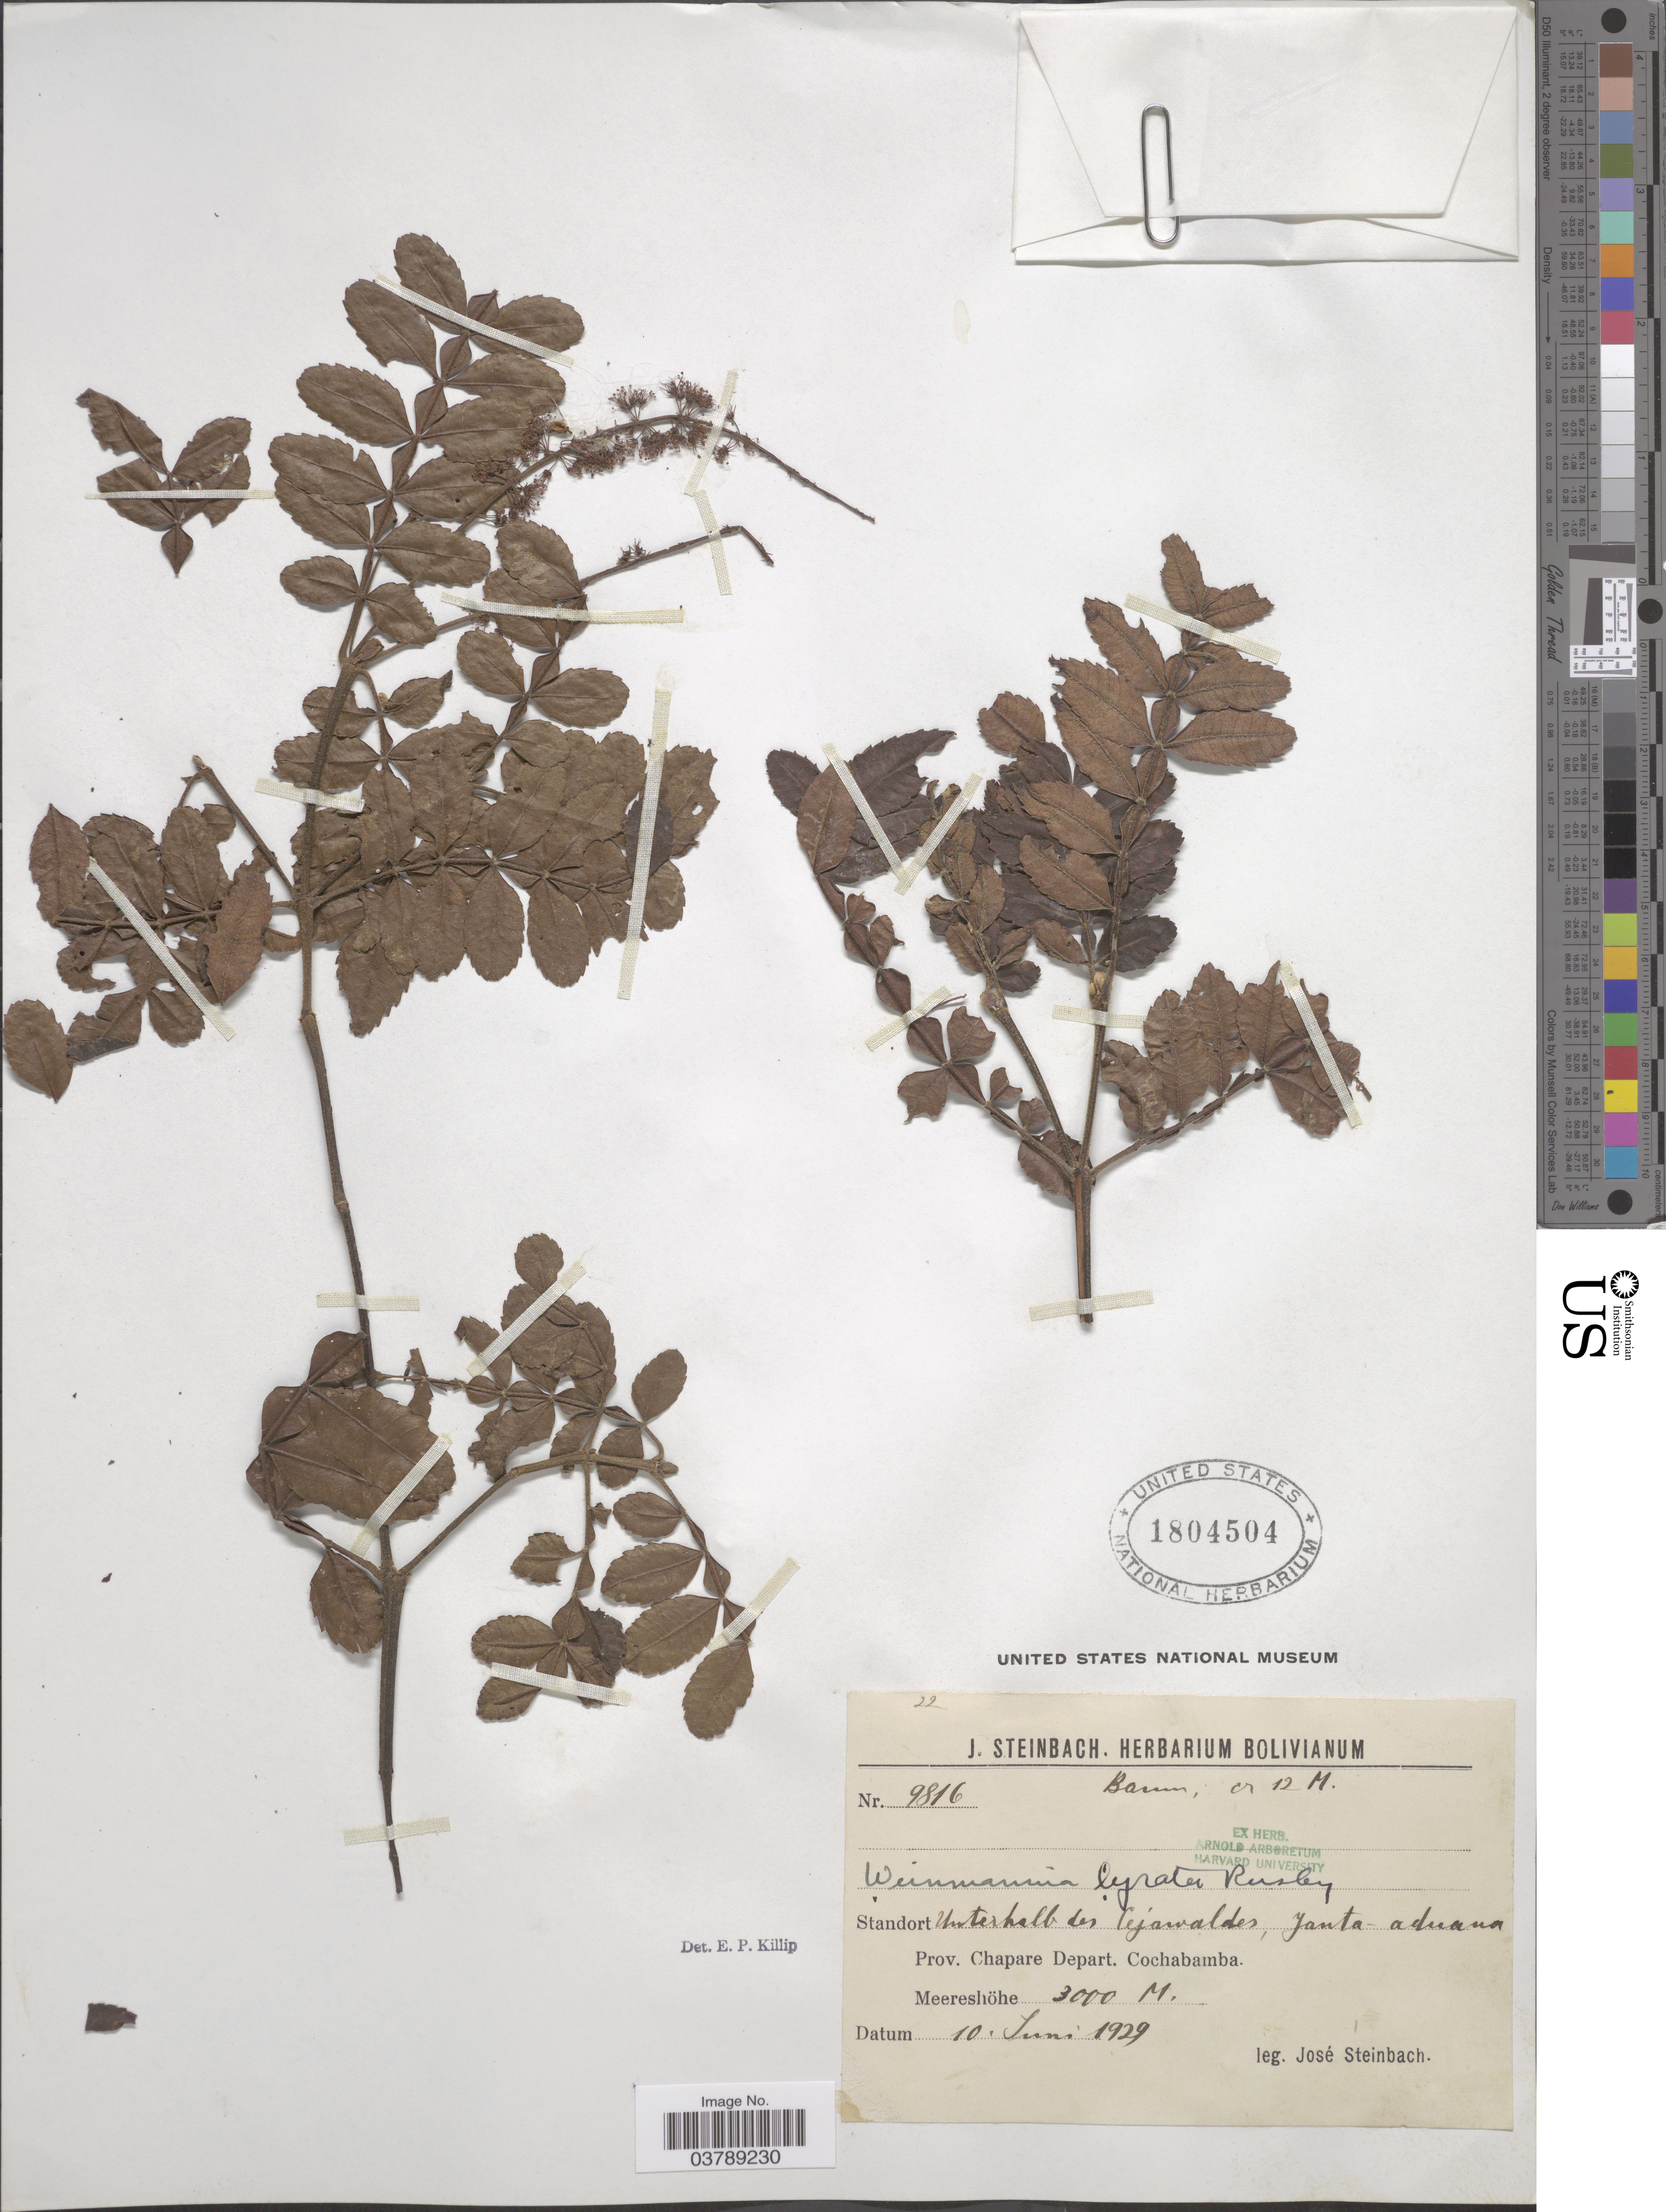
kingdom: Plantae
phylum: Tracheophyta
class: Magnoliopsida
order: Oxalidales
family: Cunoniaceae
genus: Weinmannia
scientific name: Weinmannia lyrata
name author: Rusby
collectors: J. Steinbach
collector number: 9816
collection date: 1929-06-10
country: Bolivia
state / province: Cochabamba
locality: Prov. Chapare. Depart. Cochabamba.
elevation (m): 3000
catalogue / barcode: US 1804504